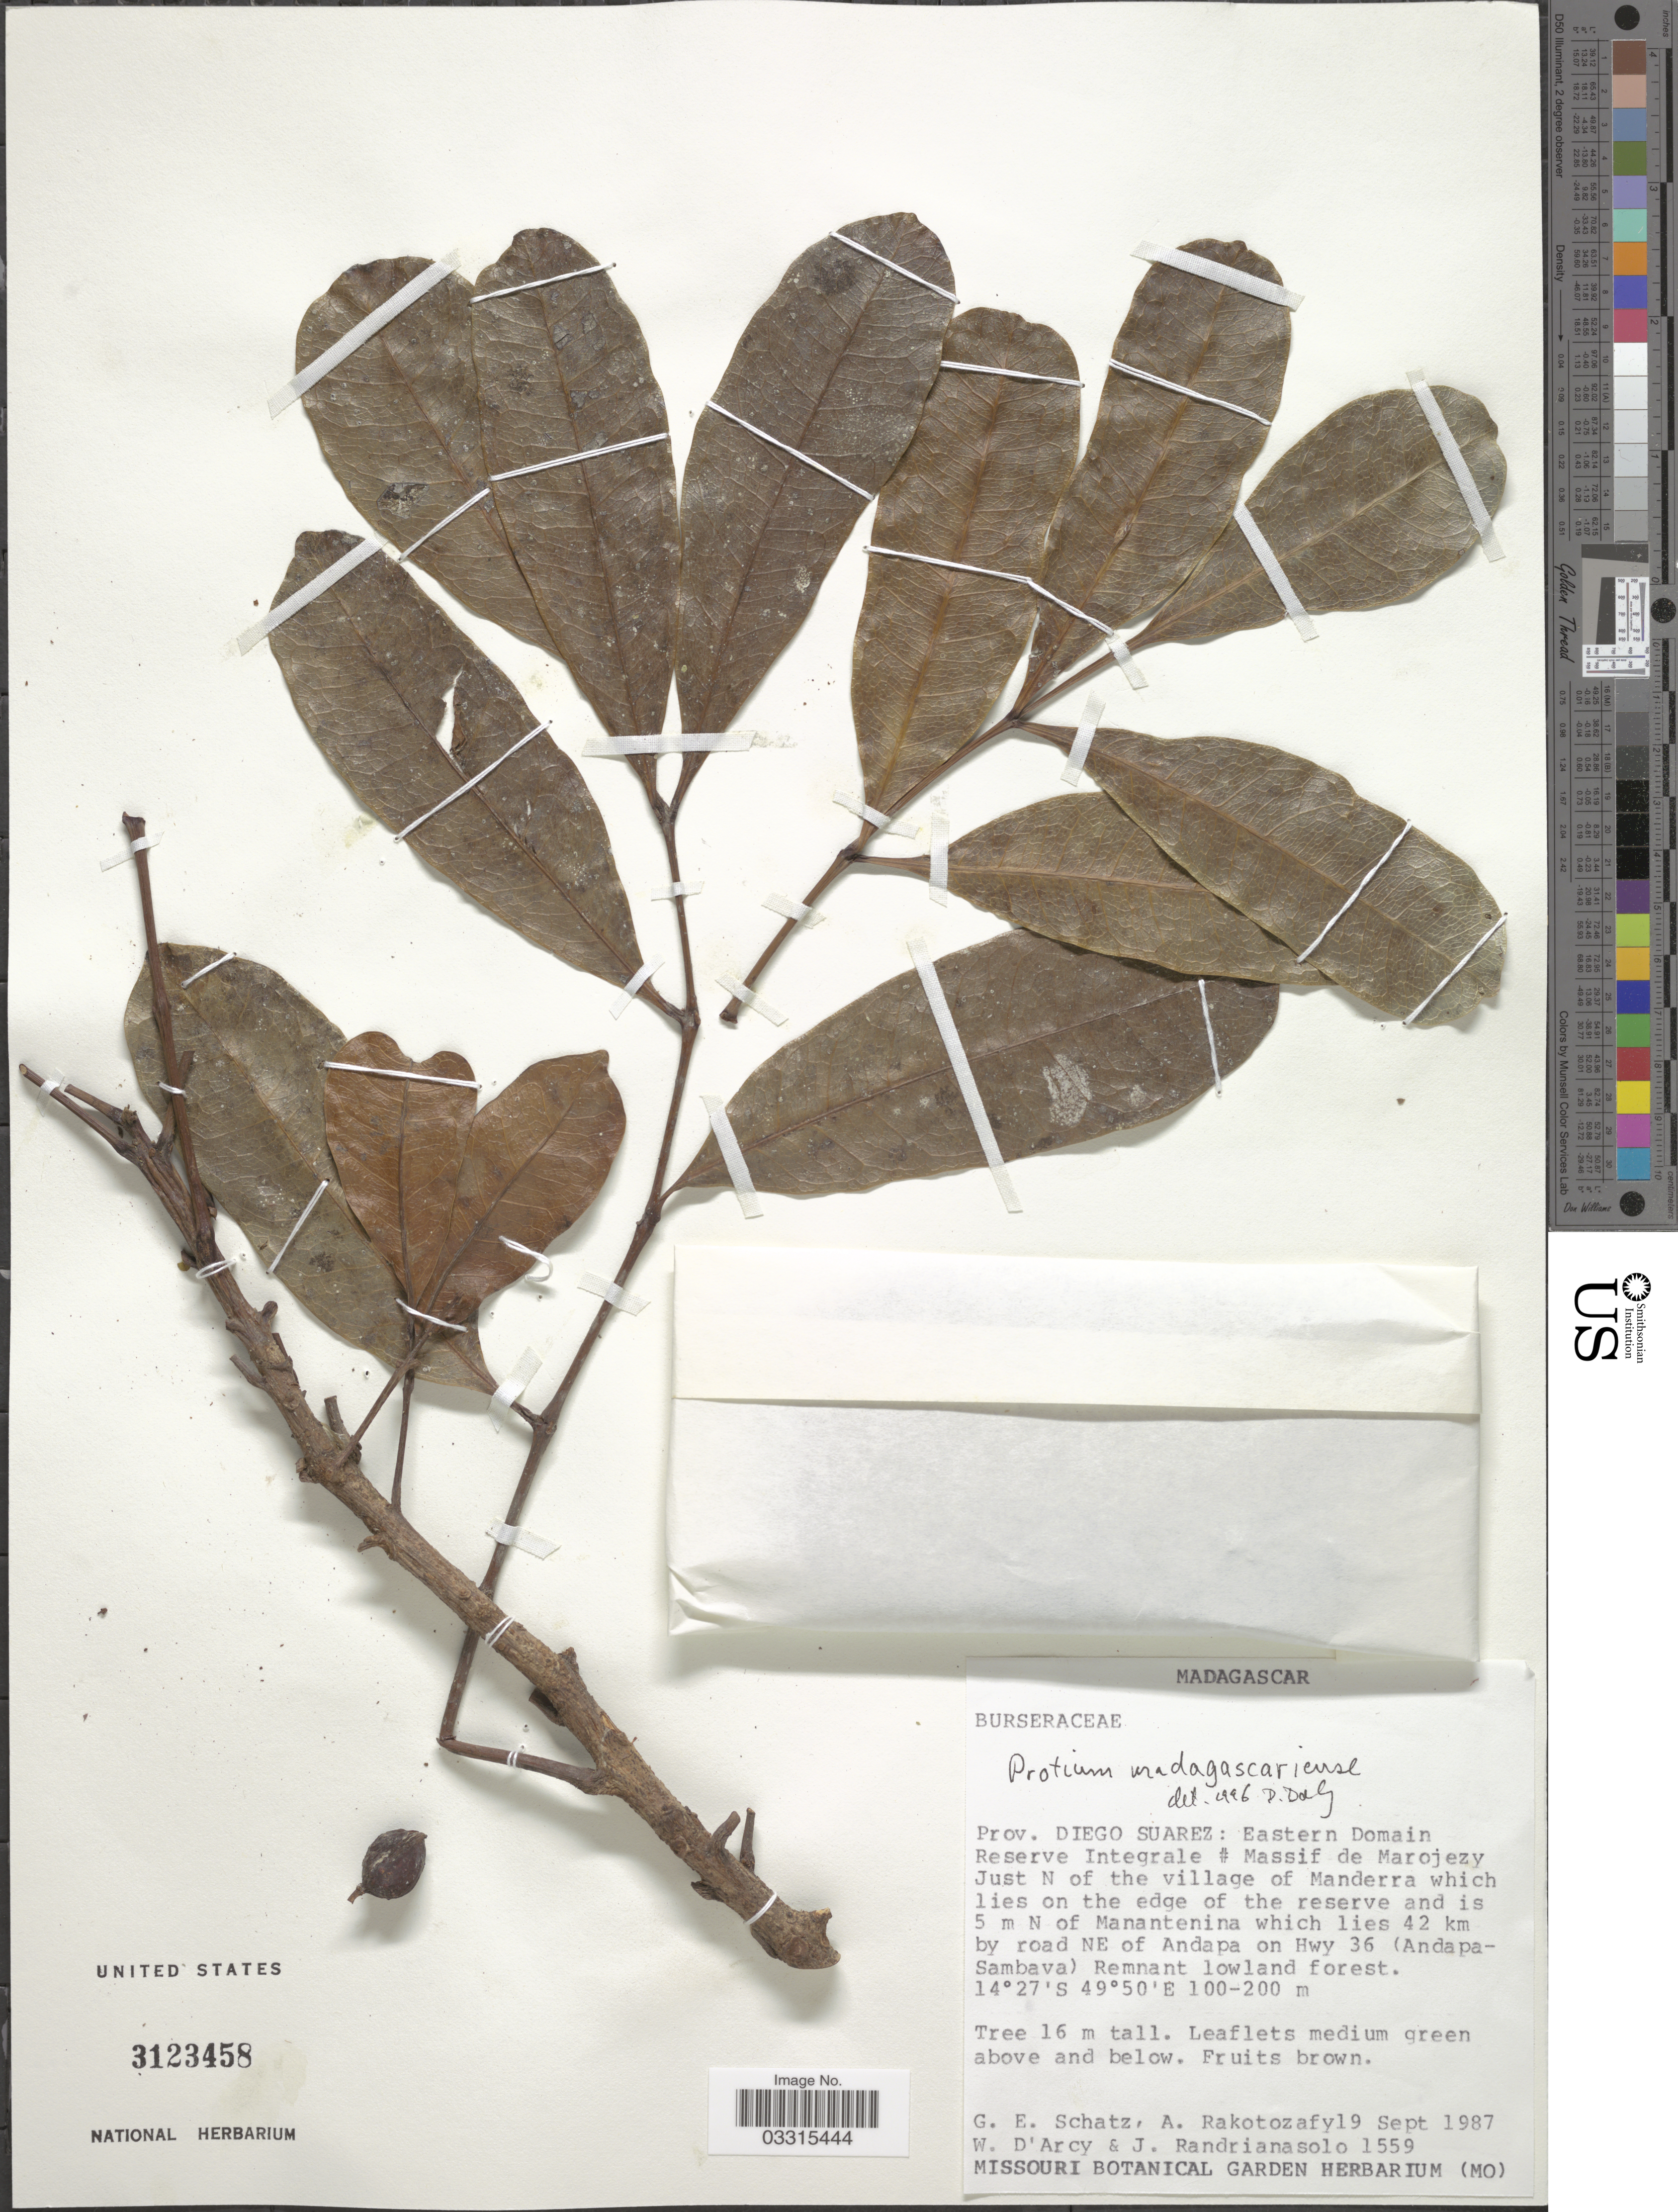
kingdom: Plantae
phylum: Tracheophyta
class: Magnoliopsida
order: Sapindales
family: Burseraceae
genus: Protium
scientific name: Protium madagascariense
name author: Engl.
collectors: G. Schatz, A. Rakotozafy, W. G. D'Arcy & J. Randrianasolo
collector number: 1559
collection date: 1987-09-19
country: Madagascar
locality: Prov. Diego Suarez: Eastern Domain Reserve Integrale # Massif de Marojezy Just N of the village of Manderra which lies on the edge of the reserve and is 5 m N of Manantenina which lies 42 km by road NE of Andapa on Hwy 36 (Andapa-Sambava).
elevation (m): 100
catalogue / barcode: US 3123458